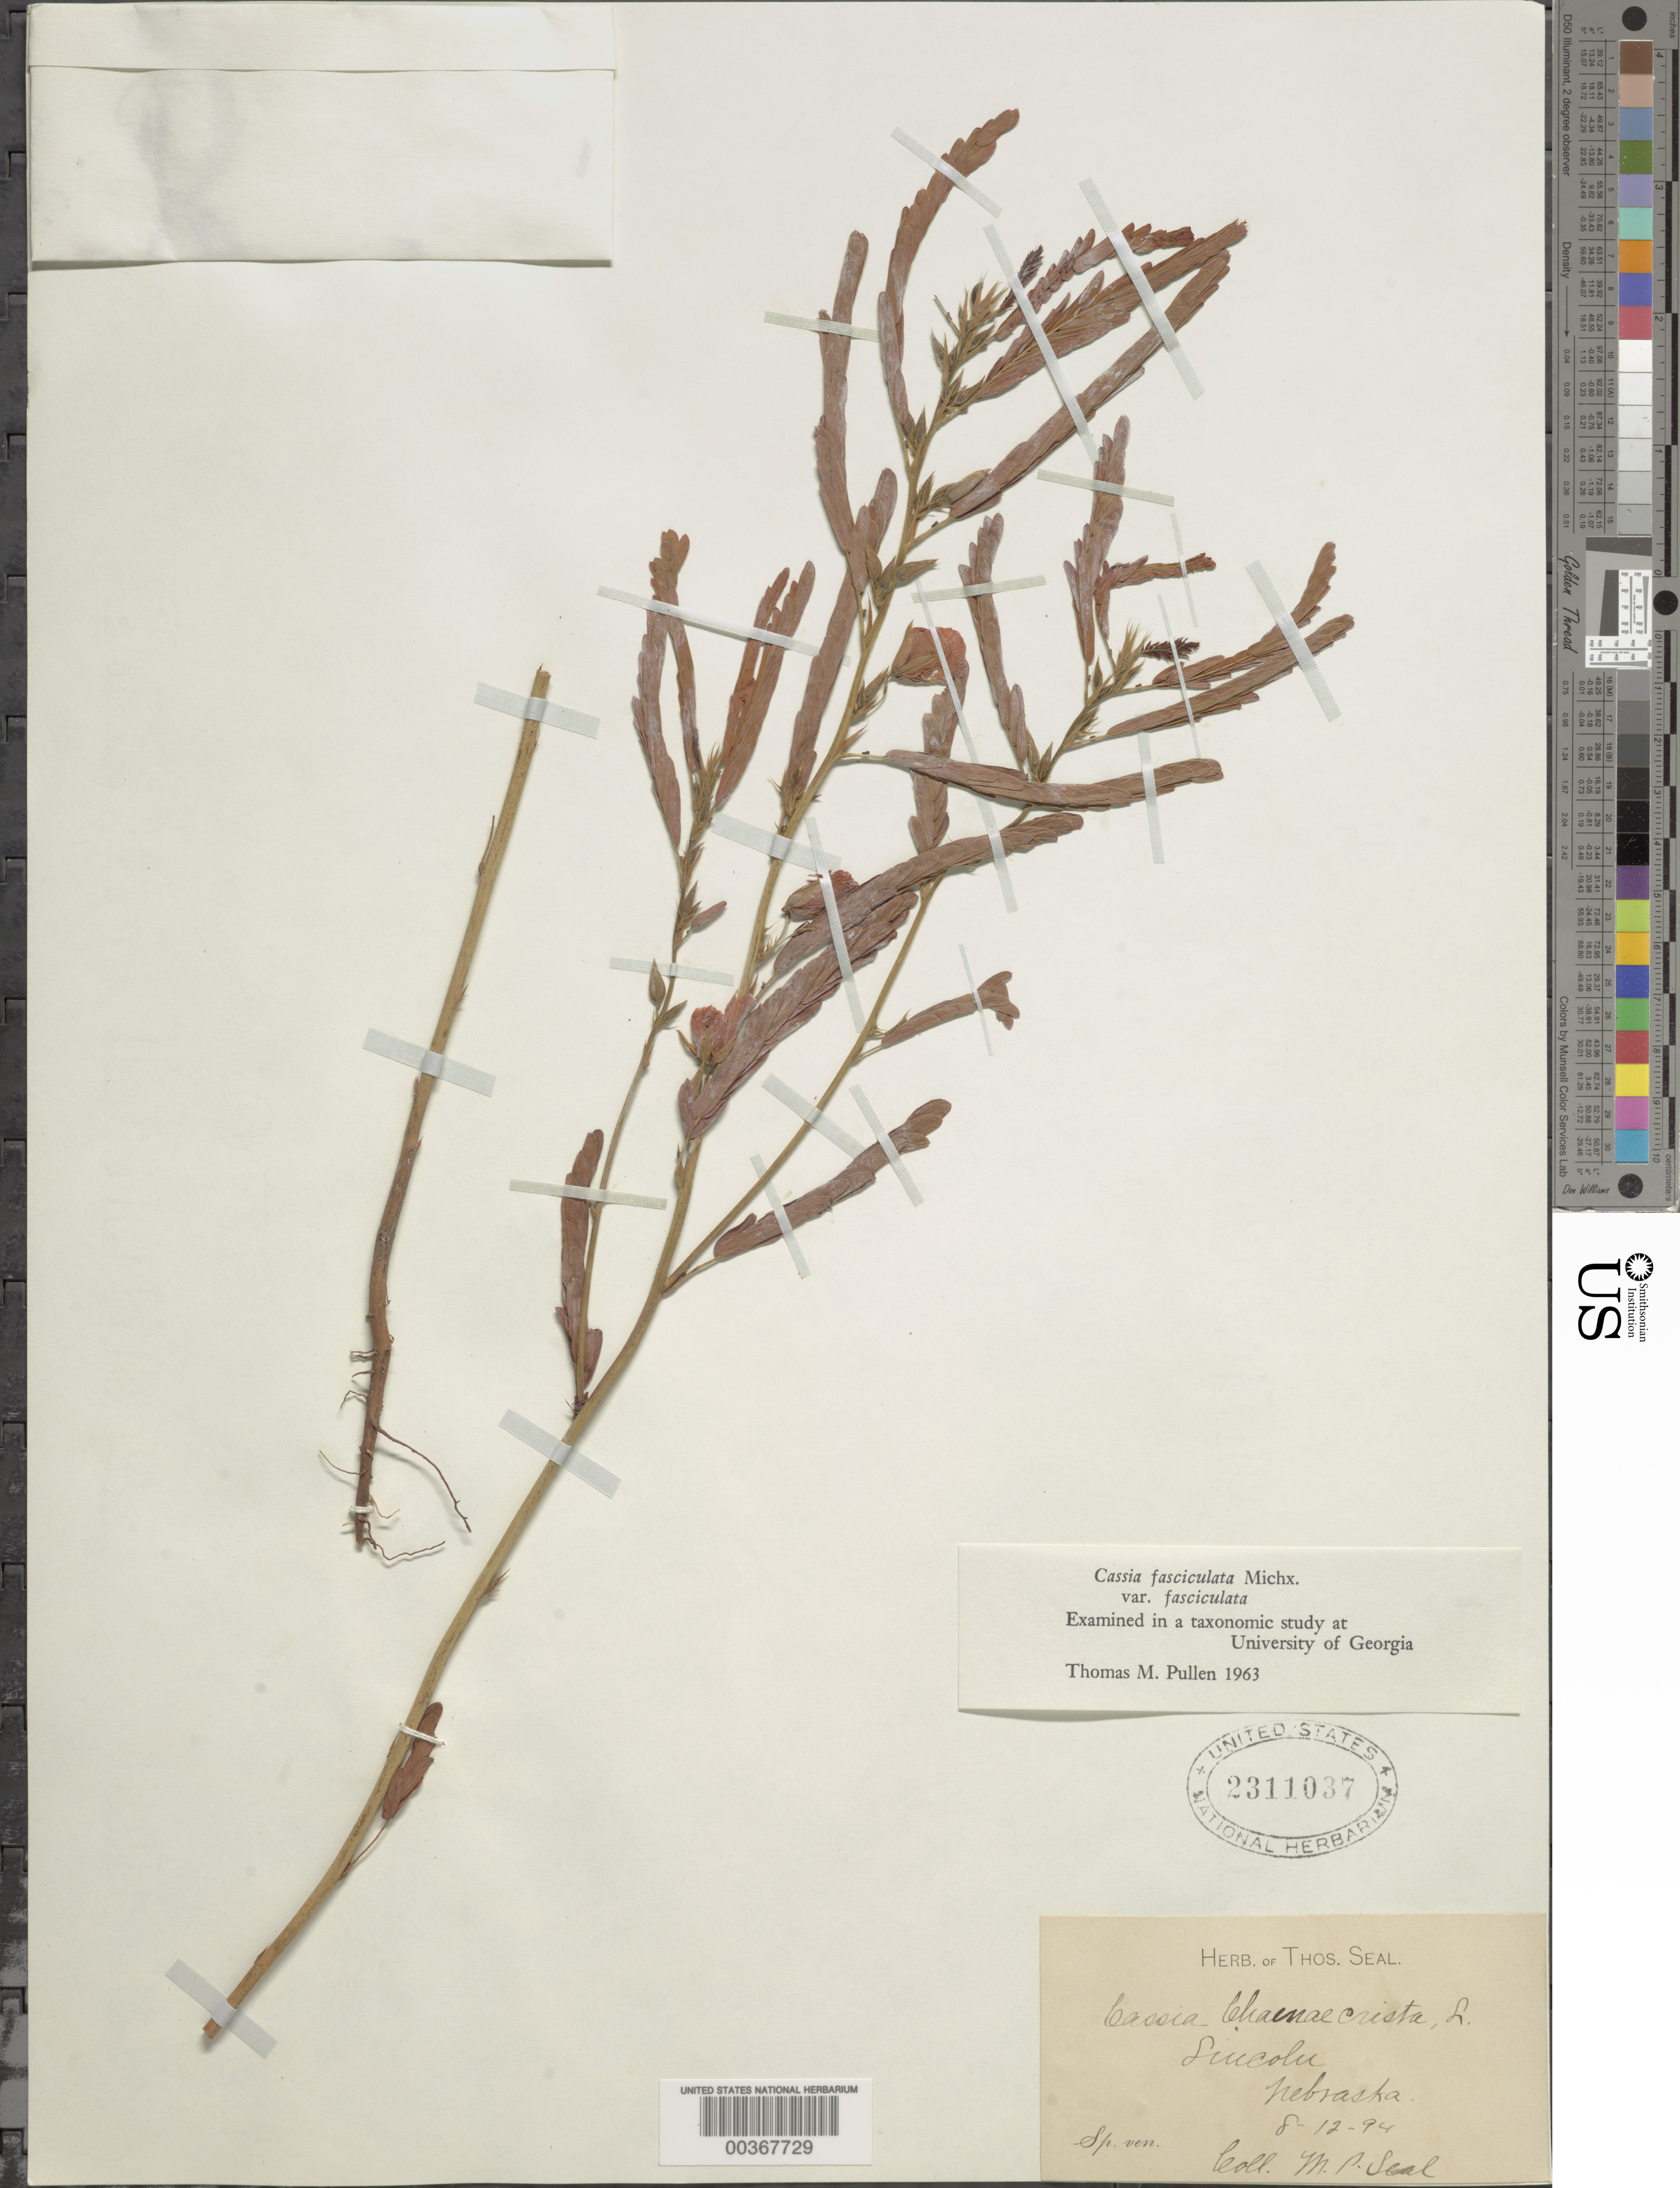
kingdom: Plantae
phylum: Tracheophyta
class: Magnoliopsida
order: Fabales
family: Fabaceae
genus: Chamaecrista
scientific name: Chamaecrista fasciculata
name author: (Michx.) Greene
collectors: M. Seal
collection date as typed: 08 Dec 1894 or 12 Aug 1894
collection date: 1894-08-12 or 1894-12-08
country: United States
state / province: Nebraska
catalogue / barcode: US 2311037